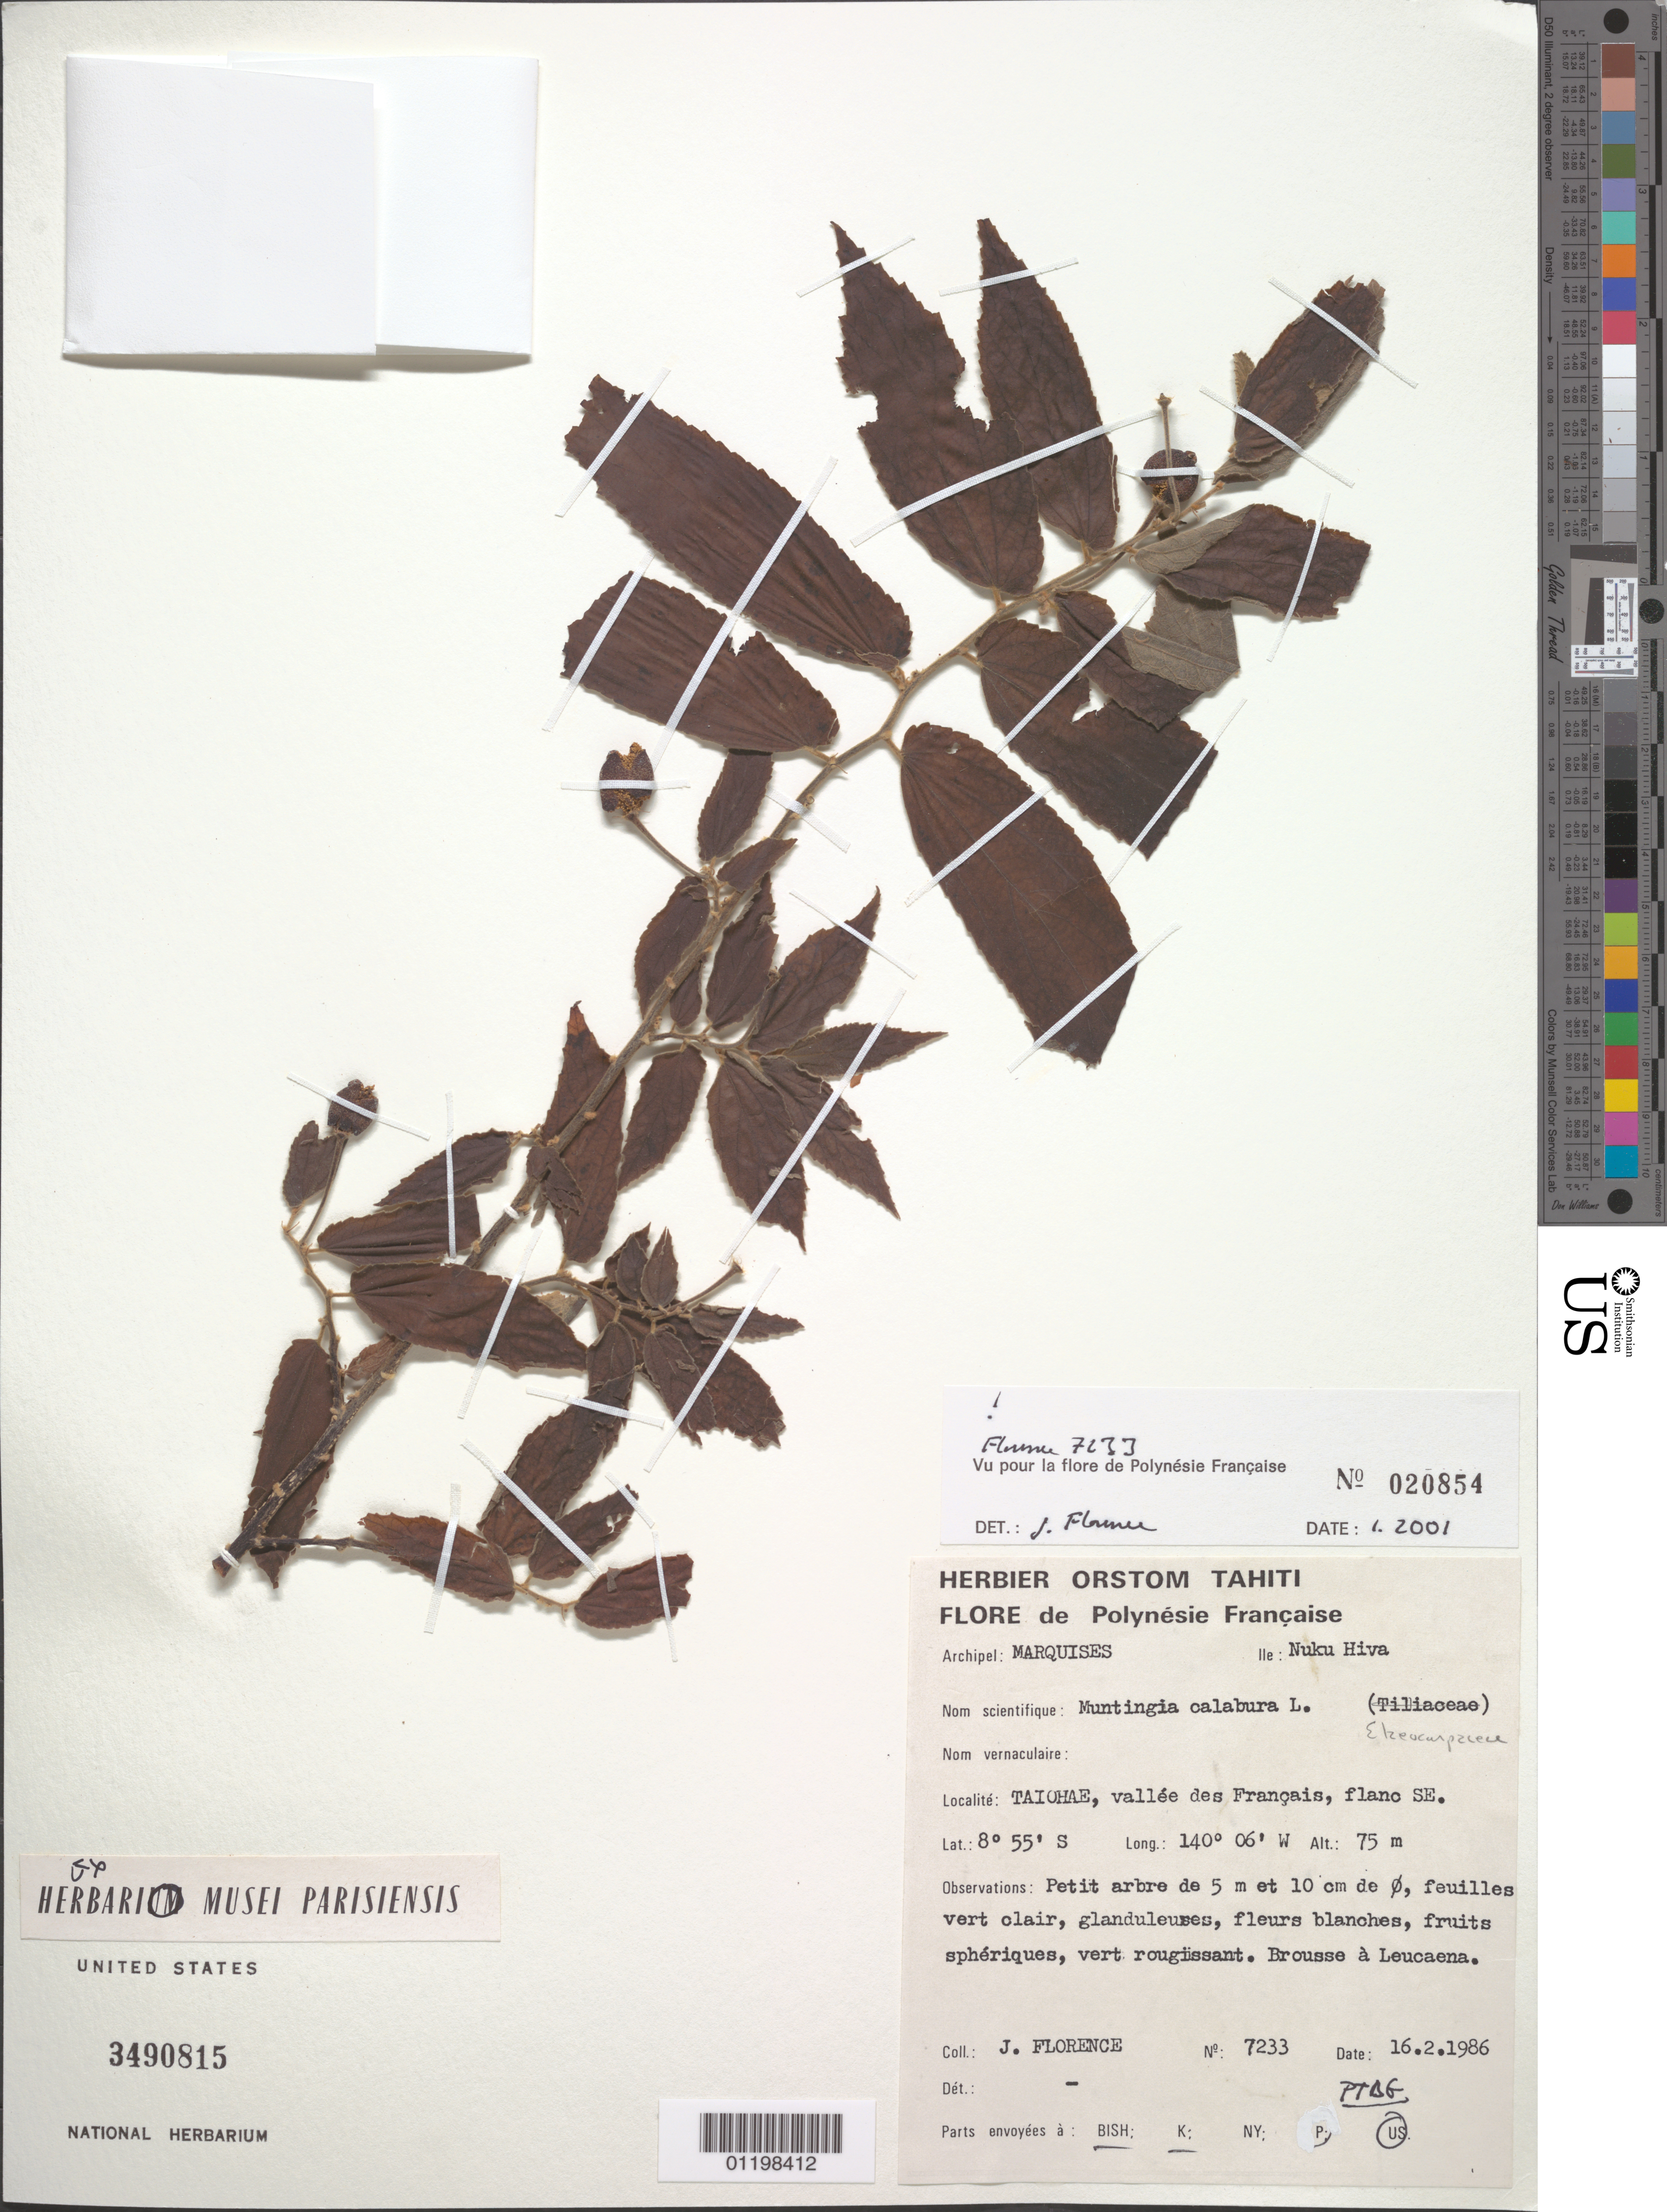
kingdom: Plantae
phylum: Tracheophyta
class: Magnoliopsida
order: Malvales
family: Muntingiaceae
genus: Muntingia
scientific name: Muntingia calabura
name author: L.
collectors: J. Florence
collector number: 7233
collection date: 1986-02-16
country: French Polynesia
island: Nuku Hiva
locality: Taiohae, vallée des Français, flanc SE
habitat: Brousse à Leucaena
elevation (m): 75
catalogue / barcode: US 3490815